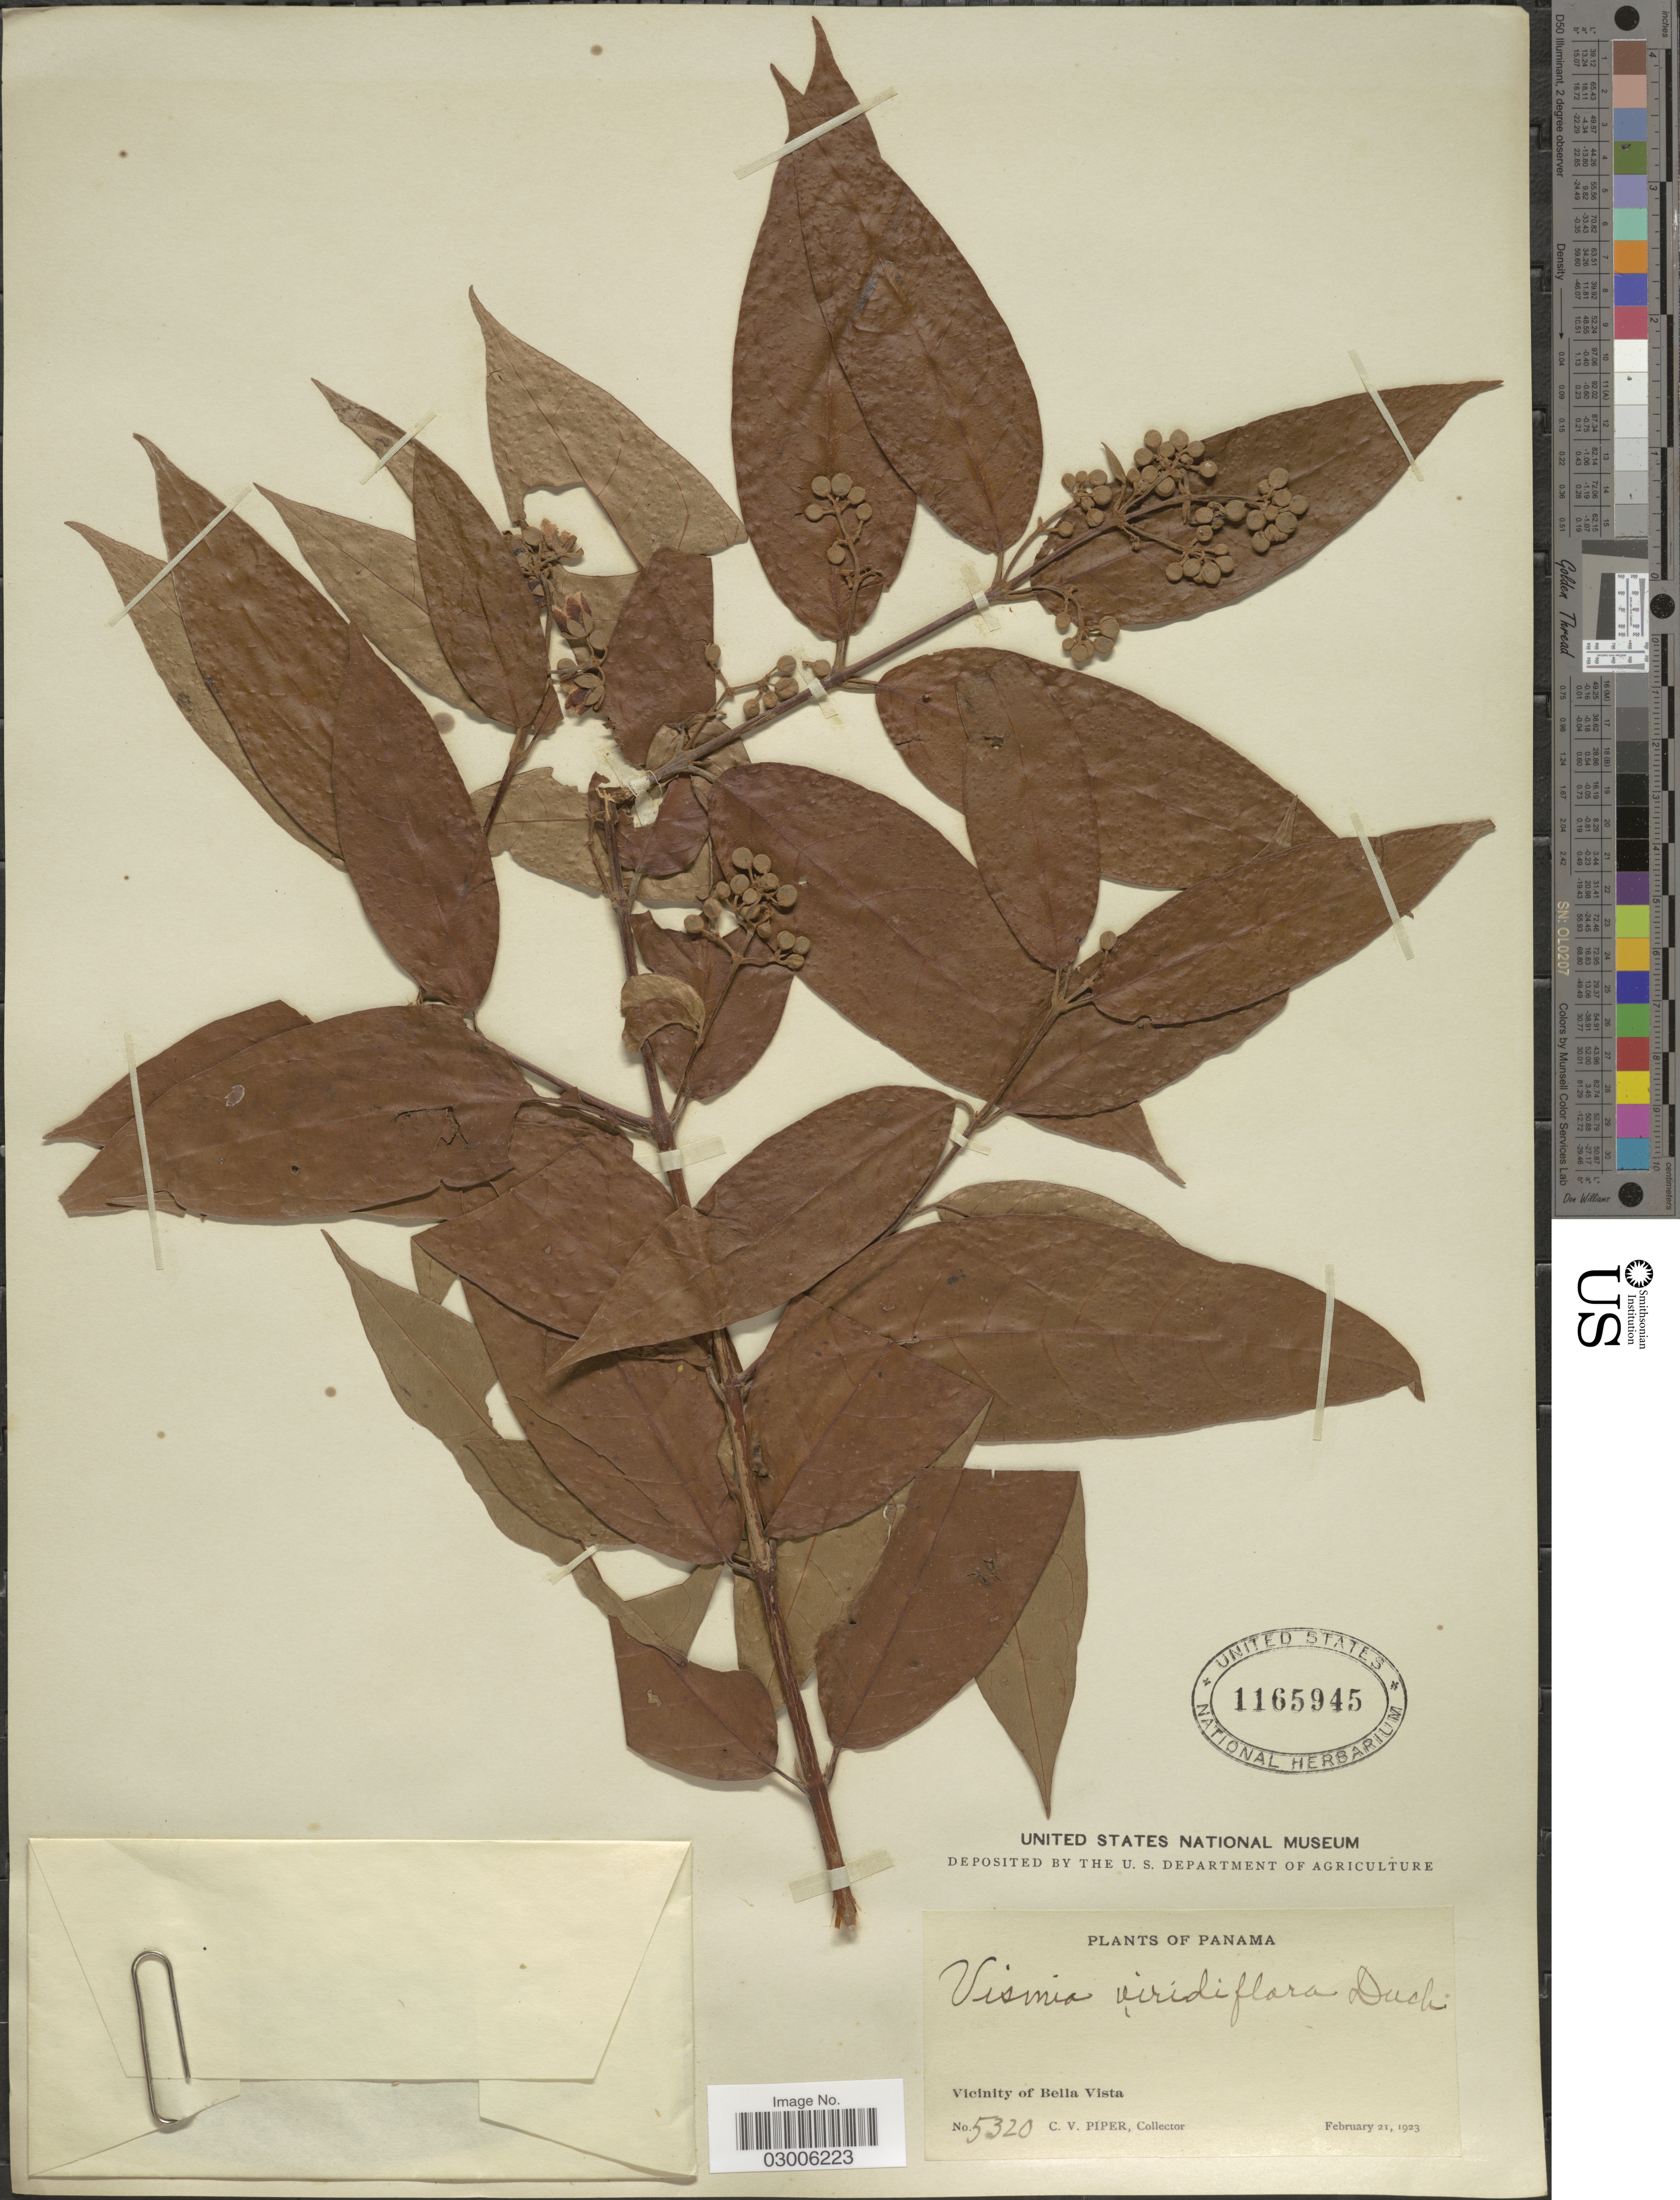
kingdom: Plantae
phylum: Tracheophyta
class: Magnoliopsida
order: Malpighiales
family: Hypericaceae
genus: Vismia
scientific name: Vismia billbergiana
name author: Beurl.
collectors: C. V. Piper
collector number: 5320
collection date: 1923-02-21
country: Panama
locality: Vicinity of Bella Vista.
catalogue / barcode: US 1165945